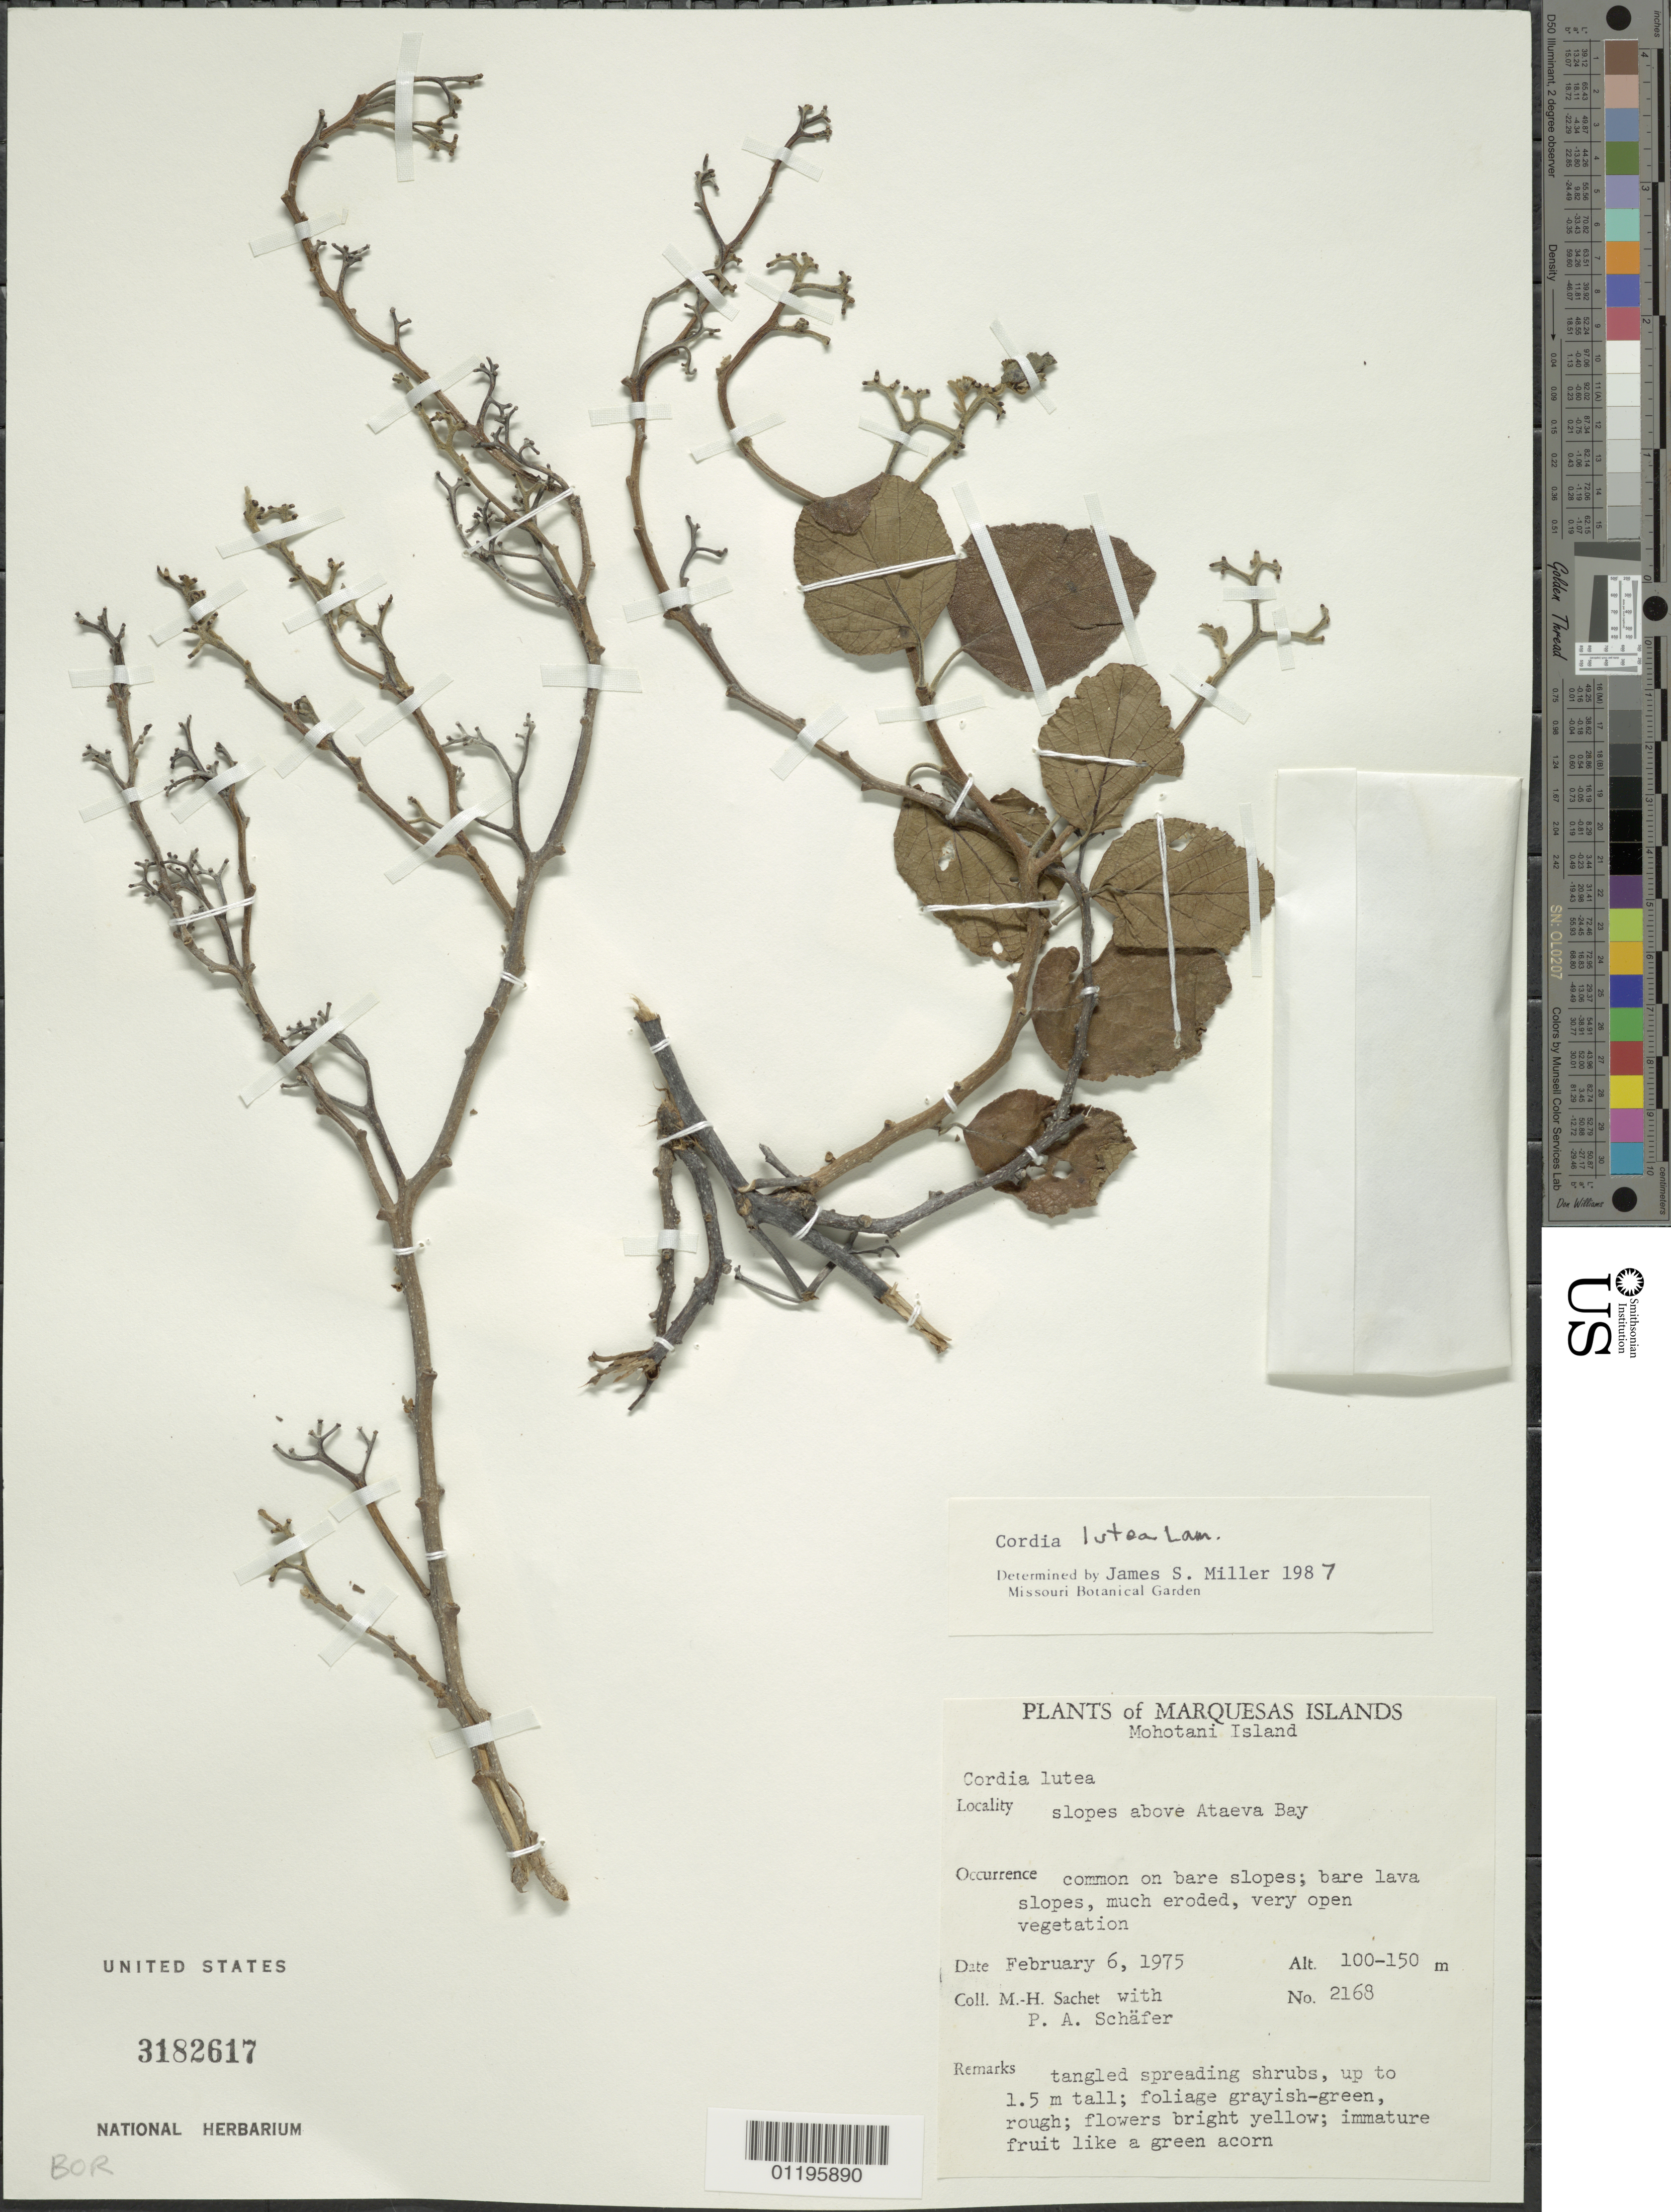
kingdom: Plantae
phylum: Tracheophyta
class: Magnoliopsida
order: Boraginales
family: Cordiaceae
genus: Cordia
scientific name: Cordia lutea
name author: Lam.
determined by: Miller, James S., (MO), Missouri Botanical Garden (UNITED STATES)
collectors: M.-H. Sachet & P. A. Schäfer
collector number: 2168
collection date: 1975-02-06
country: French Polynesia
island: Mohotani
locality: slopes above Ataeva Bay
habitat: Bare lava slopes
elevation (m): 100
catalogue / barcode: US 3182617